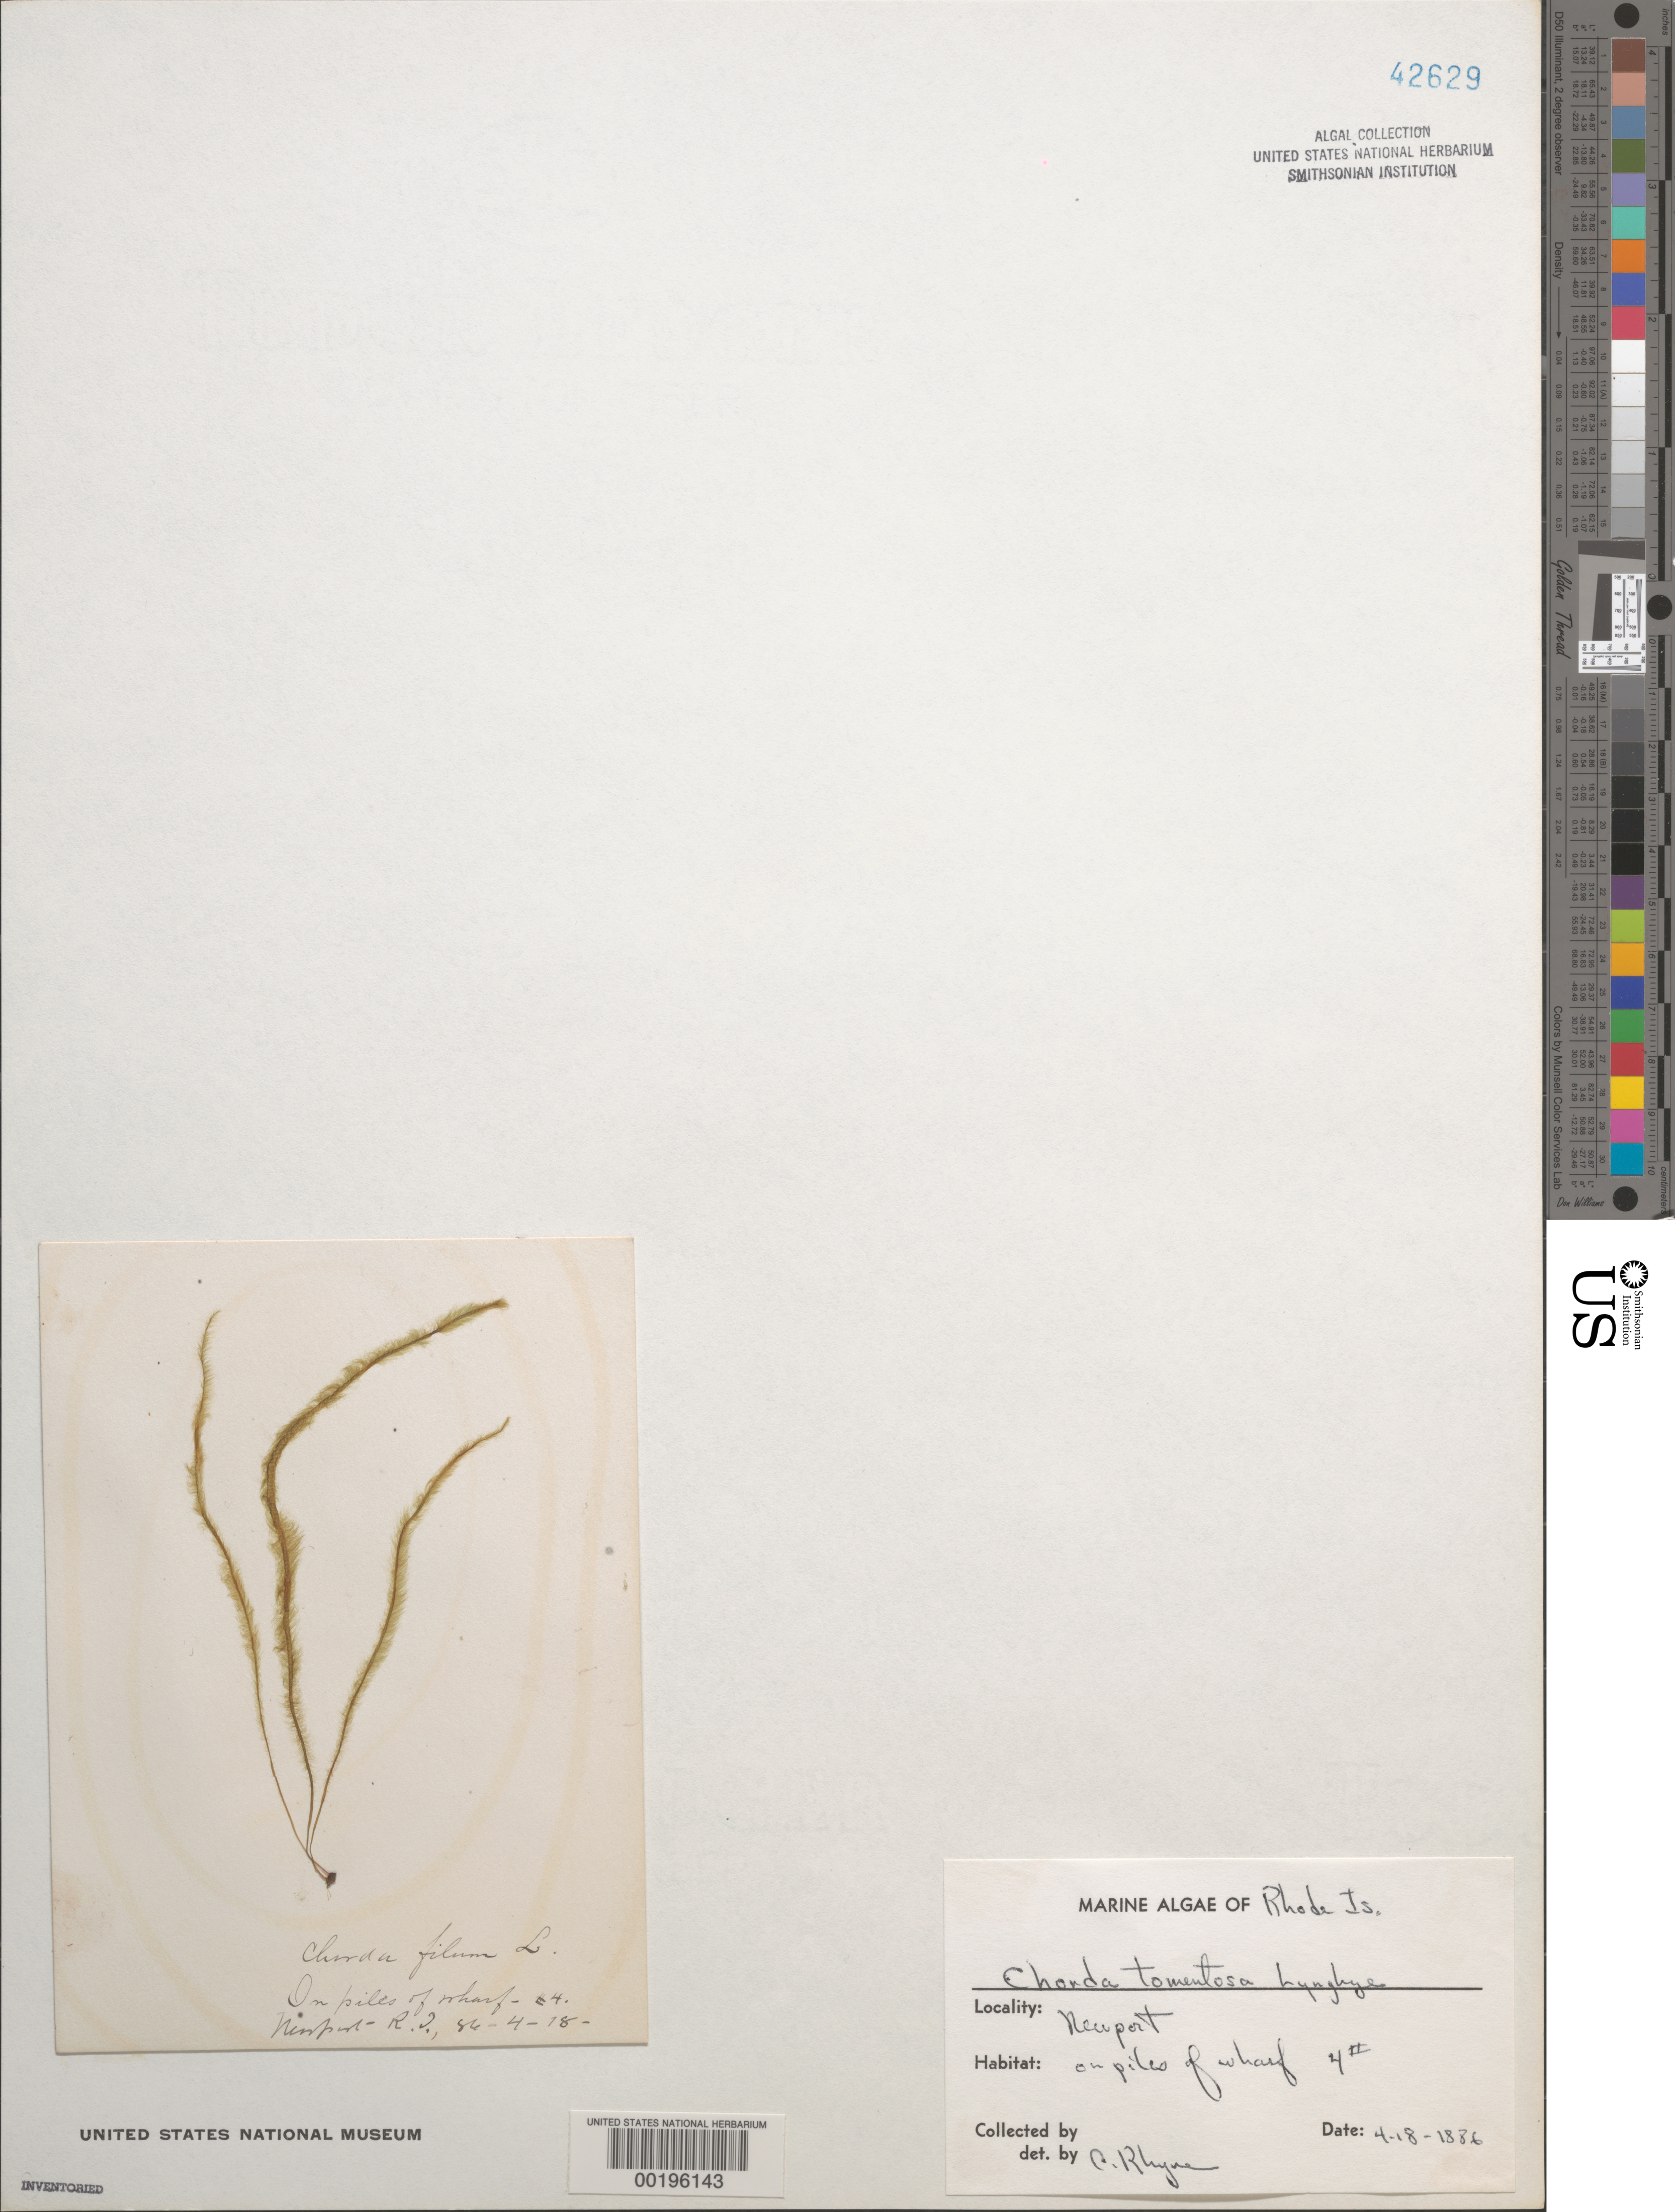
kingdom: Chromista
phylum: Ochrophyta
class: Phaeophyceae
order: Tilopteridales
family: Halosiphonaceae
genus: Halosiphon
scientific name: Halosiphon tomentosus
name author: (Lyngb.) Jaasund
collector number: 4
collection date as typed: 18 Apr 1886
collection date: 1886-04-18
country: United States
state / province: Rhode Island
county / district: Newport County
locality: Newport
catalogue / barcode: US 42629